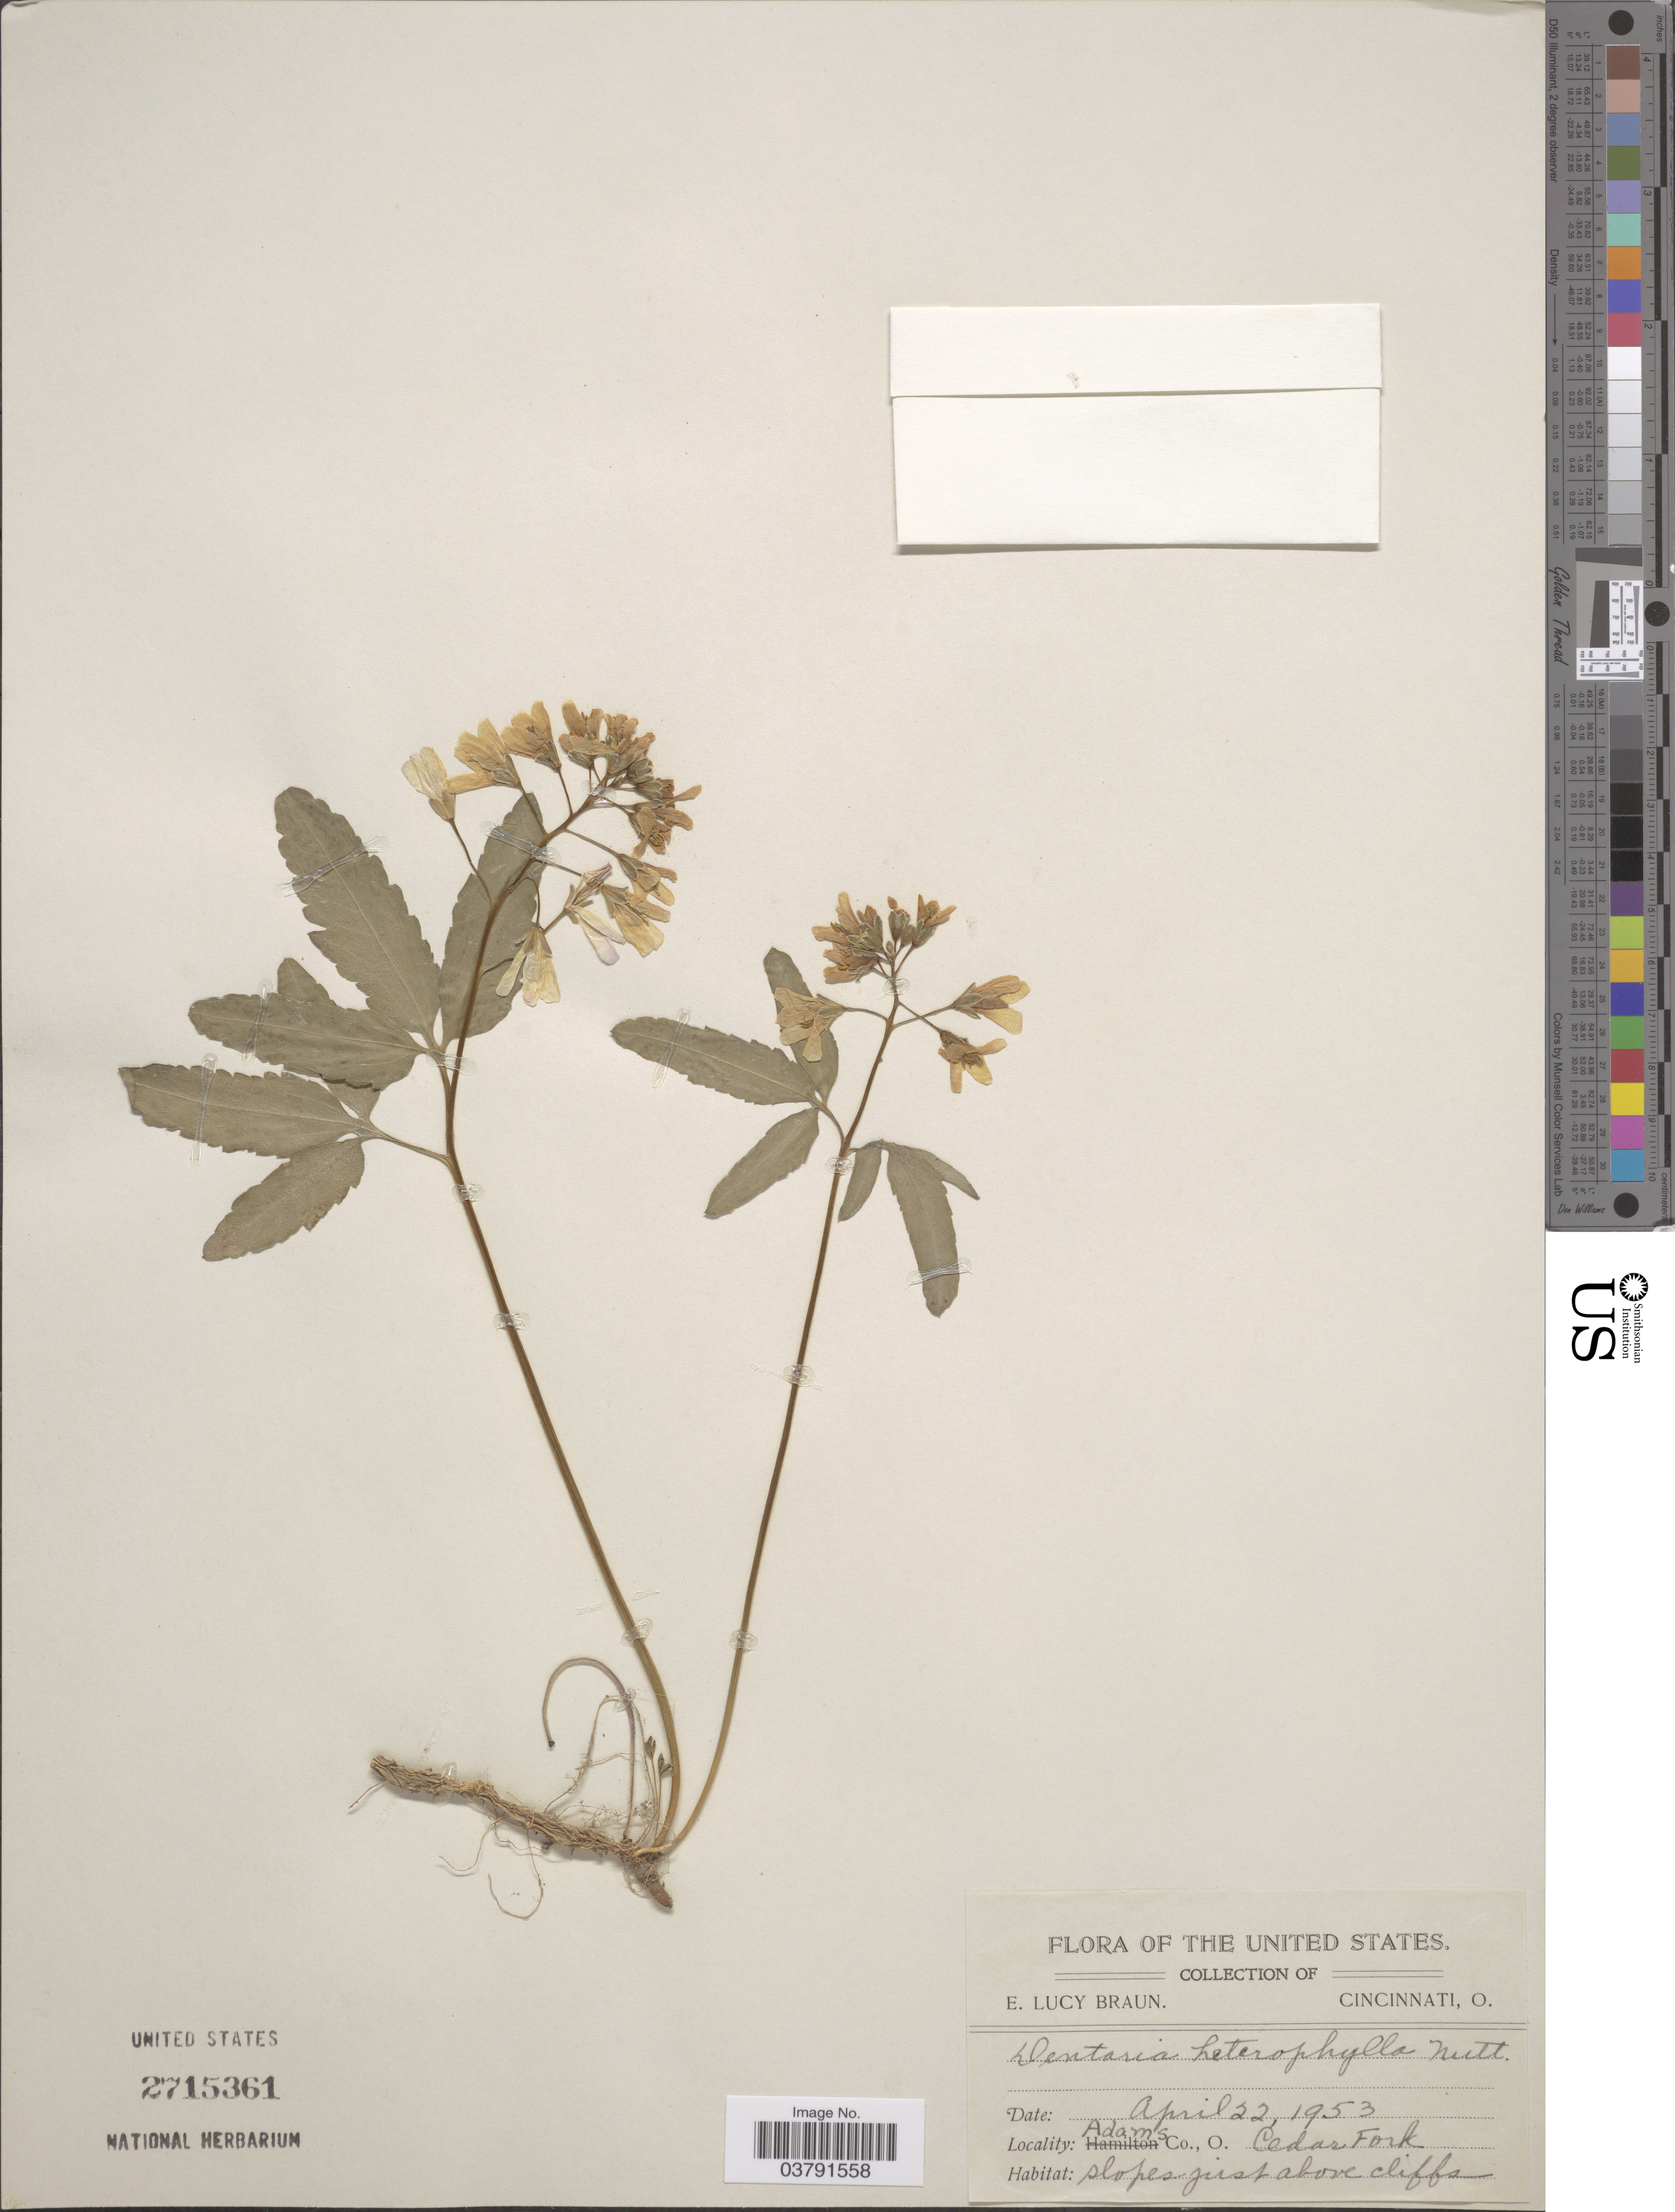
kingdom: Plantae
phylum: Tracheophyta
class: Magnoliopsida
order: Brassicales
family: Brassicaceae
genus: Dentaria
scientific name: Dentaria heterophylla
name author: Nutt.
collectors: E. L. Braun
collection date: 1953-04-22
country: United States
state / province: Ohio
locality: Adams Co., Cedar Fork.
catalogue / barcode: US 2715361